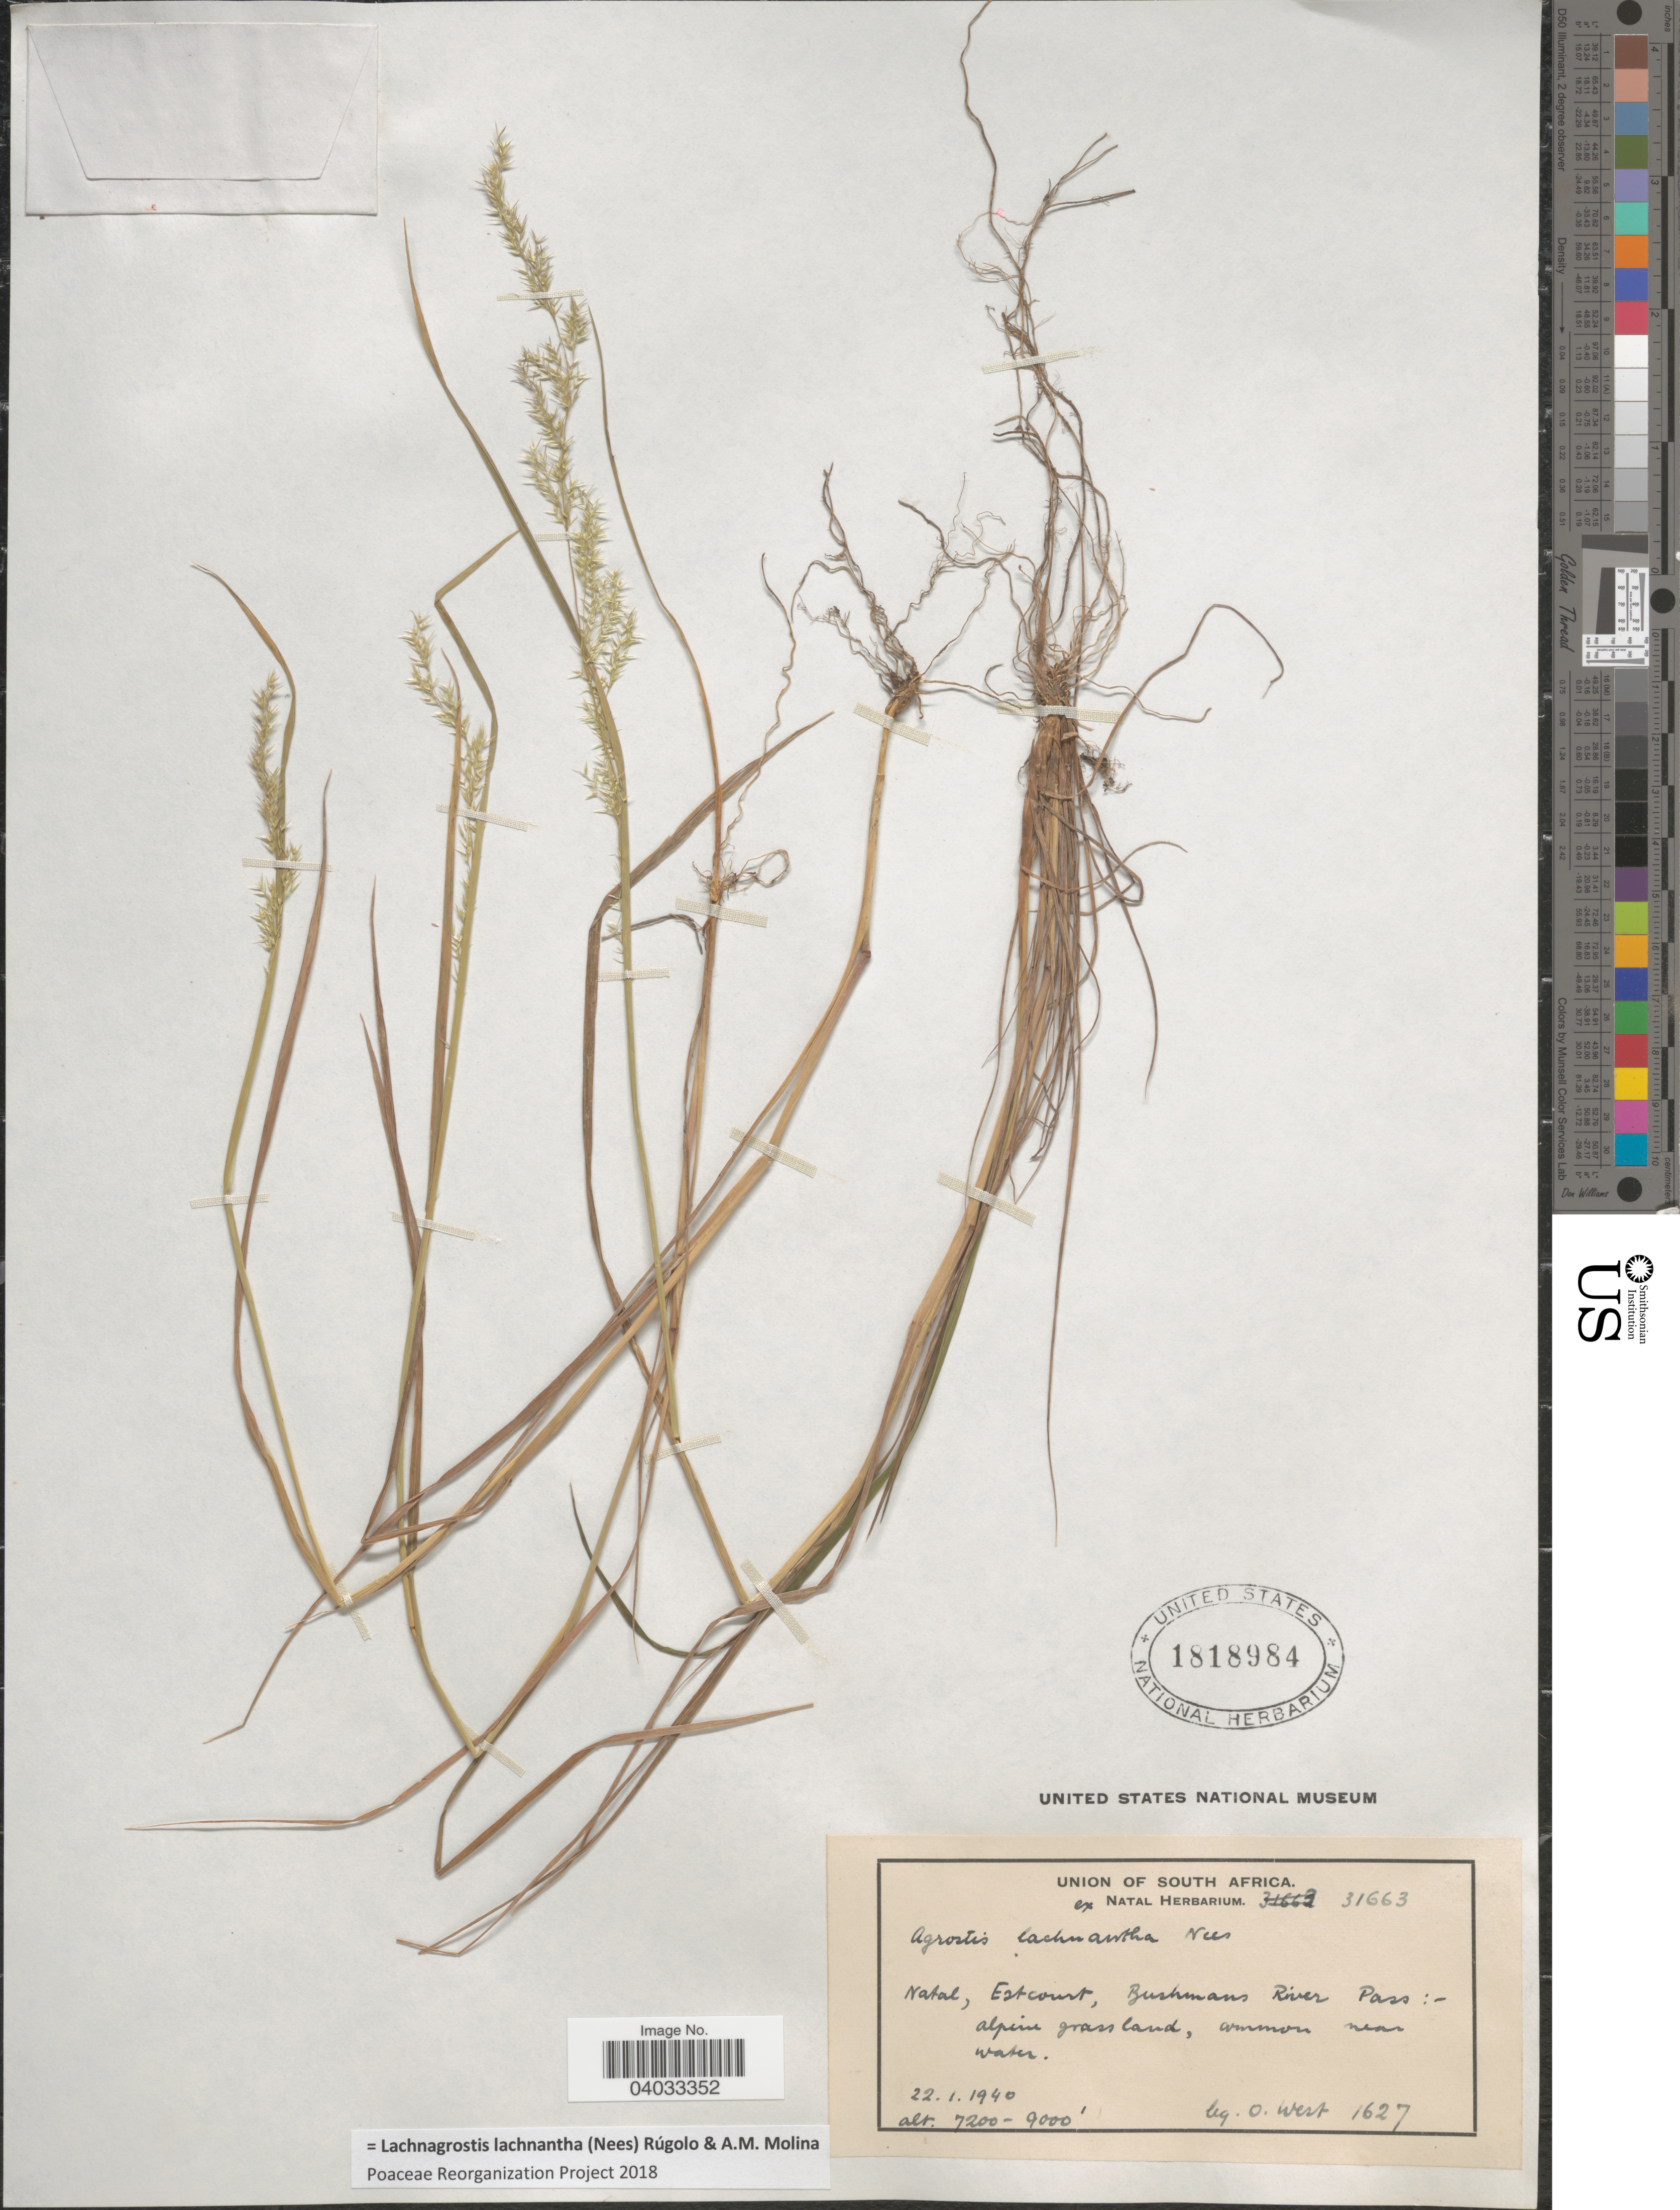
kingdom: Plantae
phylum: Tracheophyta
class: Liliopsida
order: Poales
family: Poaceae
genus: Lachnagrostis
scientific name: Lachnagrostis lachnantha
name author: (Nees) Rúgolo & A.M. Molina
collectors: O. West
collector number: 1627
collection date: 1940-01-22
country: South Africa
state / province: KwaZulu-Natal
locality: Natal, Estcourt, Bushmans River Pass.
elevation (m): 2195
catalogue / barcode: US 1818984